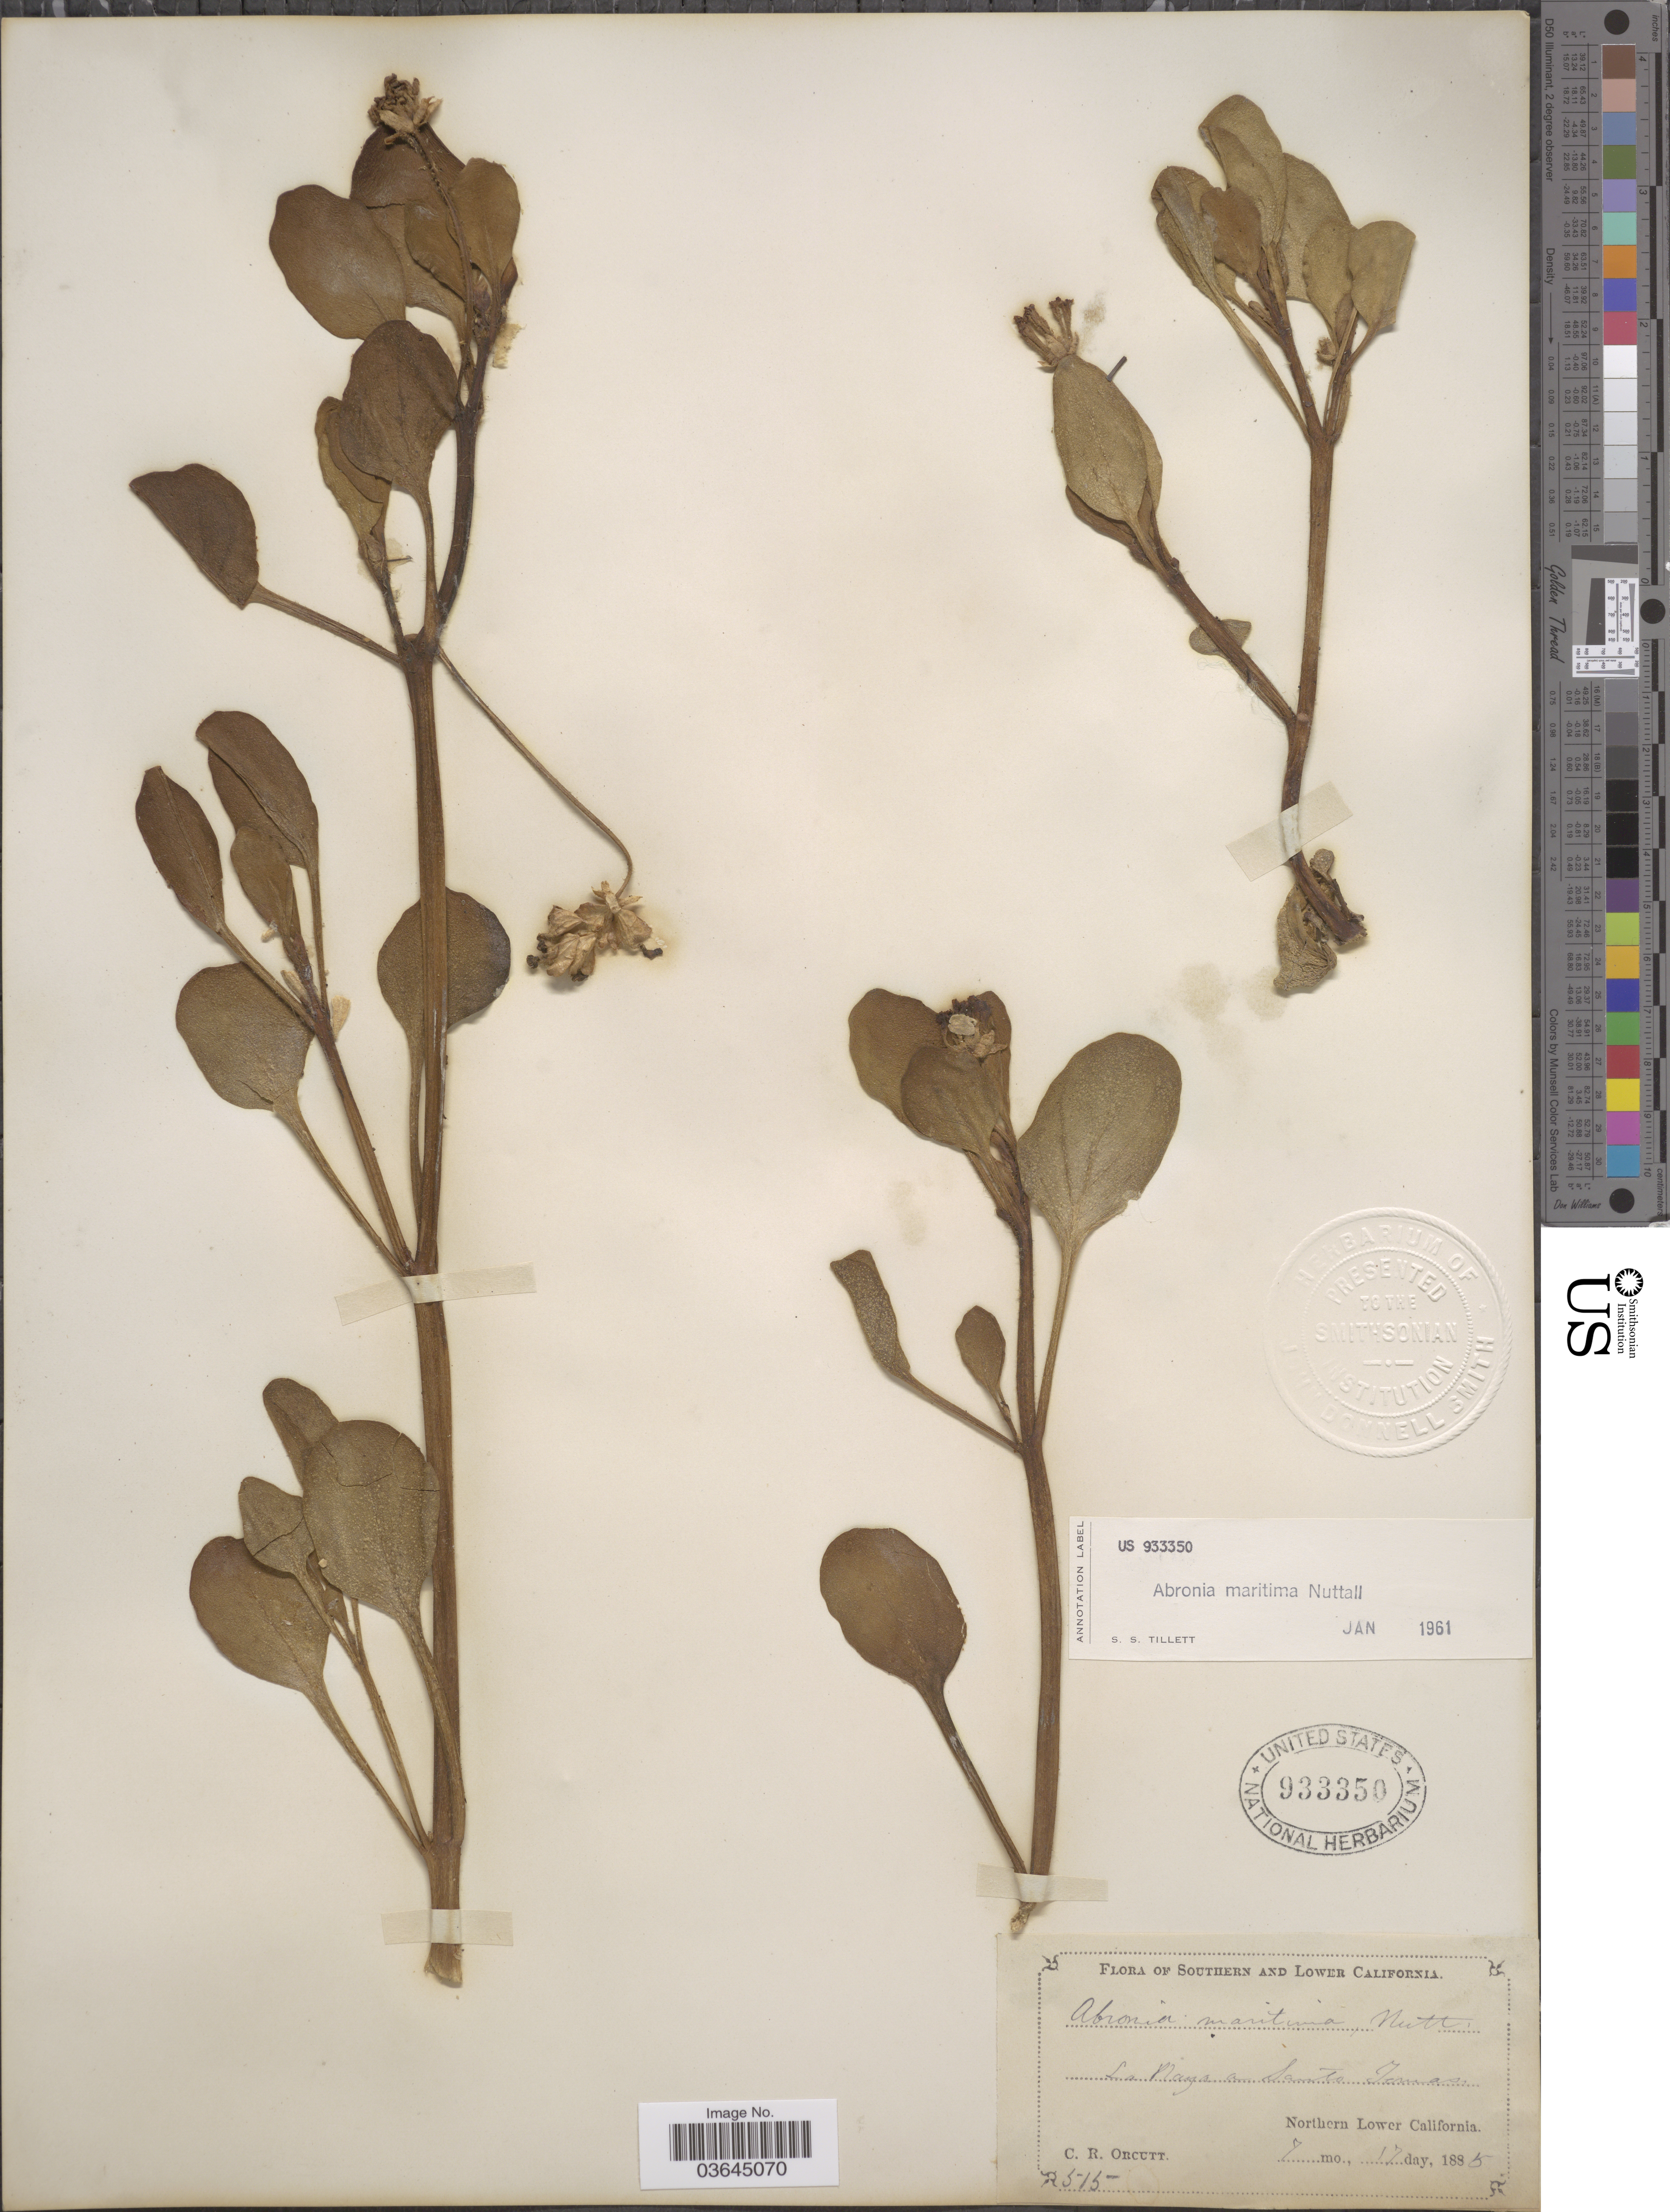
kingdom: Plantae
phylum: Tracheophyta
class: Magnoliopsida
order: Caryophyllales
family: Nyctaginaceae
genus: Abronia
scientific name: Abronia maritima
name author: Nutt. ex S. Watson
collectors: C. R. Orcutt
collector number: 515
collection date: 1885-07-17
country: Mexico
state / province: Baja California Norte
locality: Southern and Lower California. [unsure placement] La Playa a Santo Tomas. Northern Lower California.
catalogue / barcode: US 933350